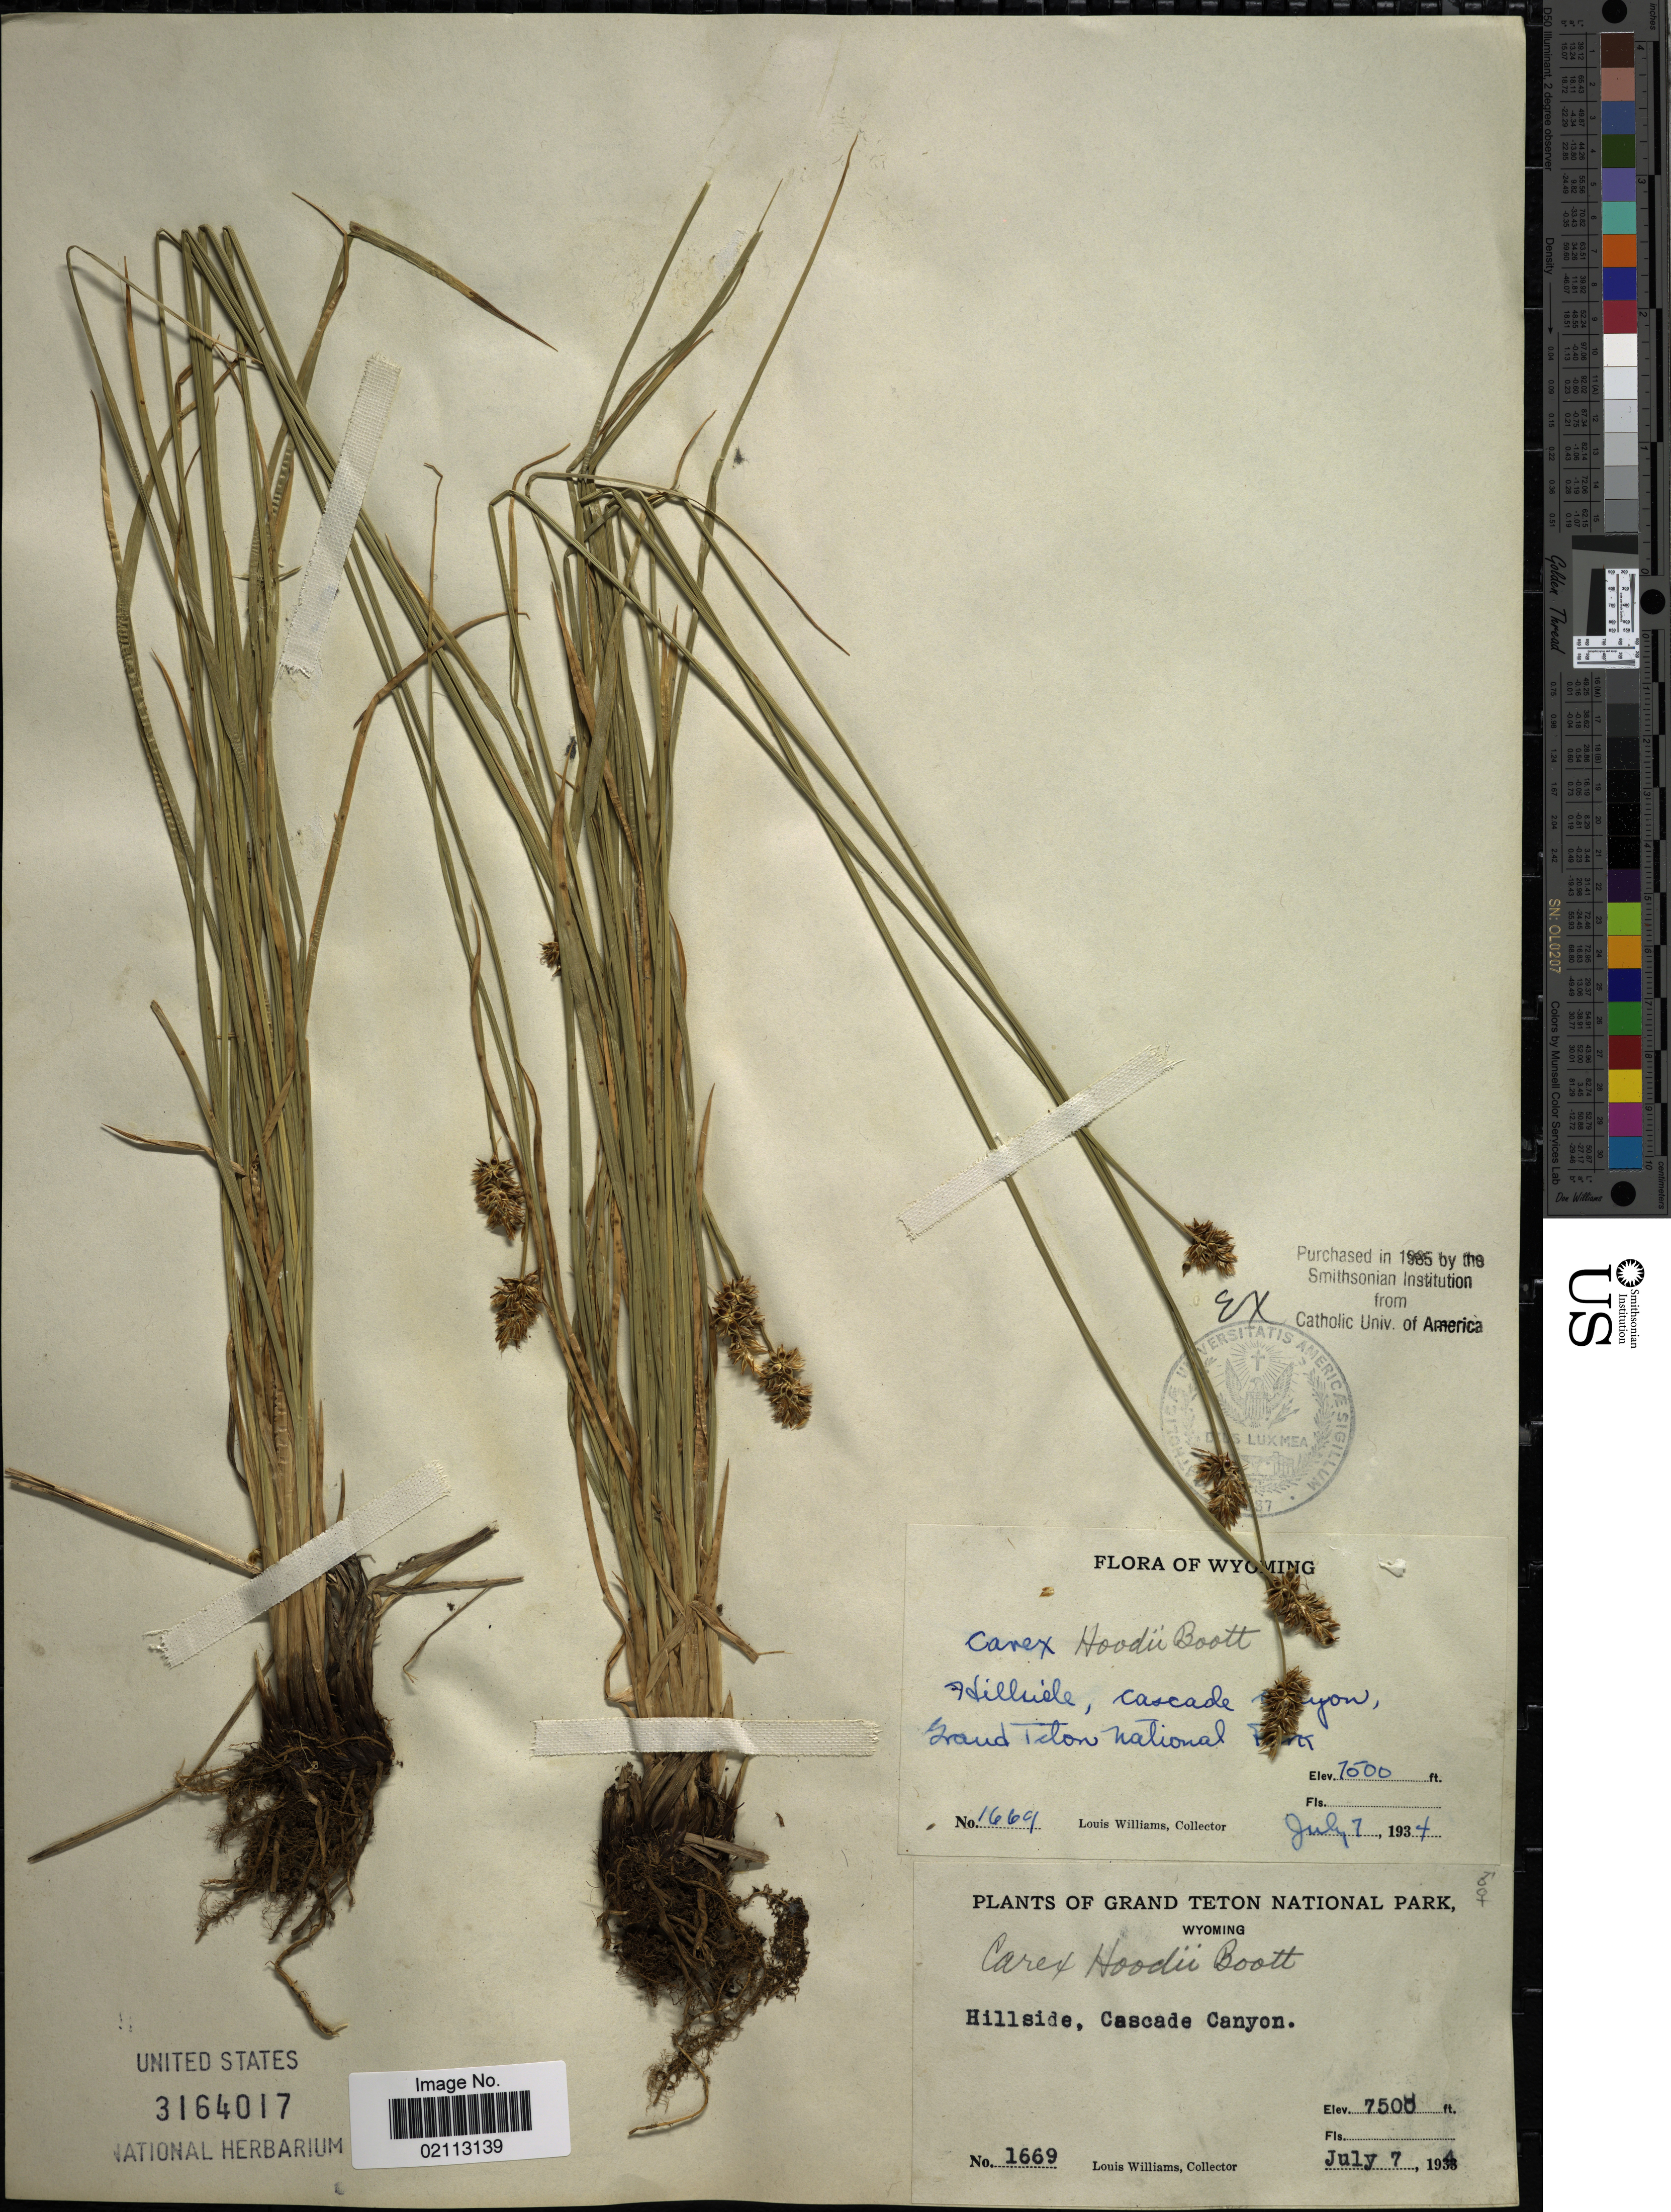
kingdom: Plantae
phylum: Tracheophyta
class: Liliopsida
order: Poales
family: Cyperaceae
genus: Carex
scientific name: Carex hoodii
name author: Boott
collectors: L. G. Williams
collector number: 1669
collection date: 1934-07-07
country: United States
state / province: Wyoming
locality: Grand Teton National Park, Hillside, Cascade Canyon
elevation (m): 2286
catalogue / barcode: US 3164017